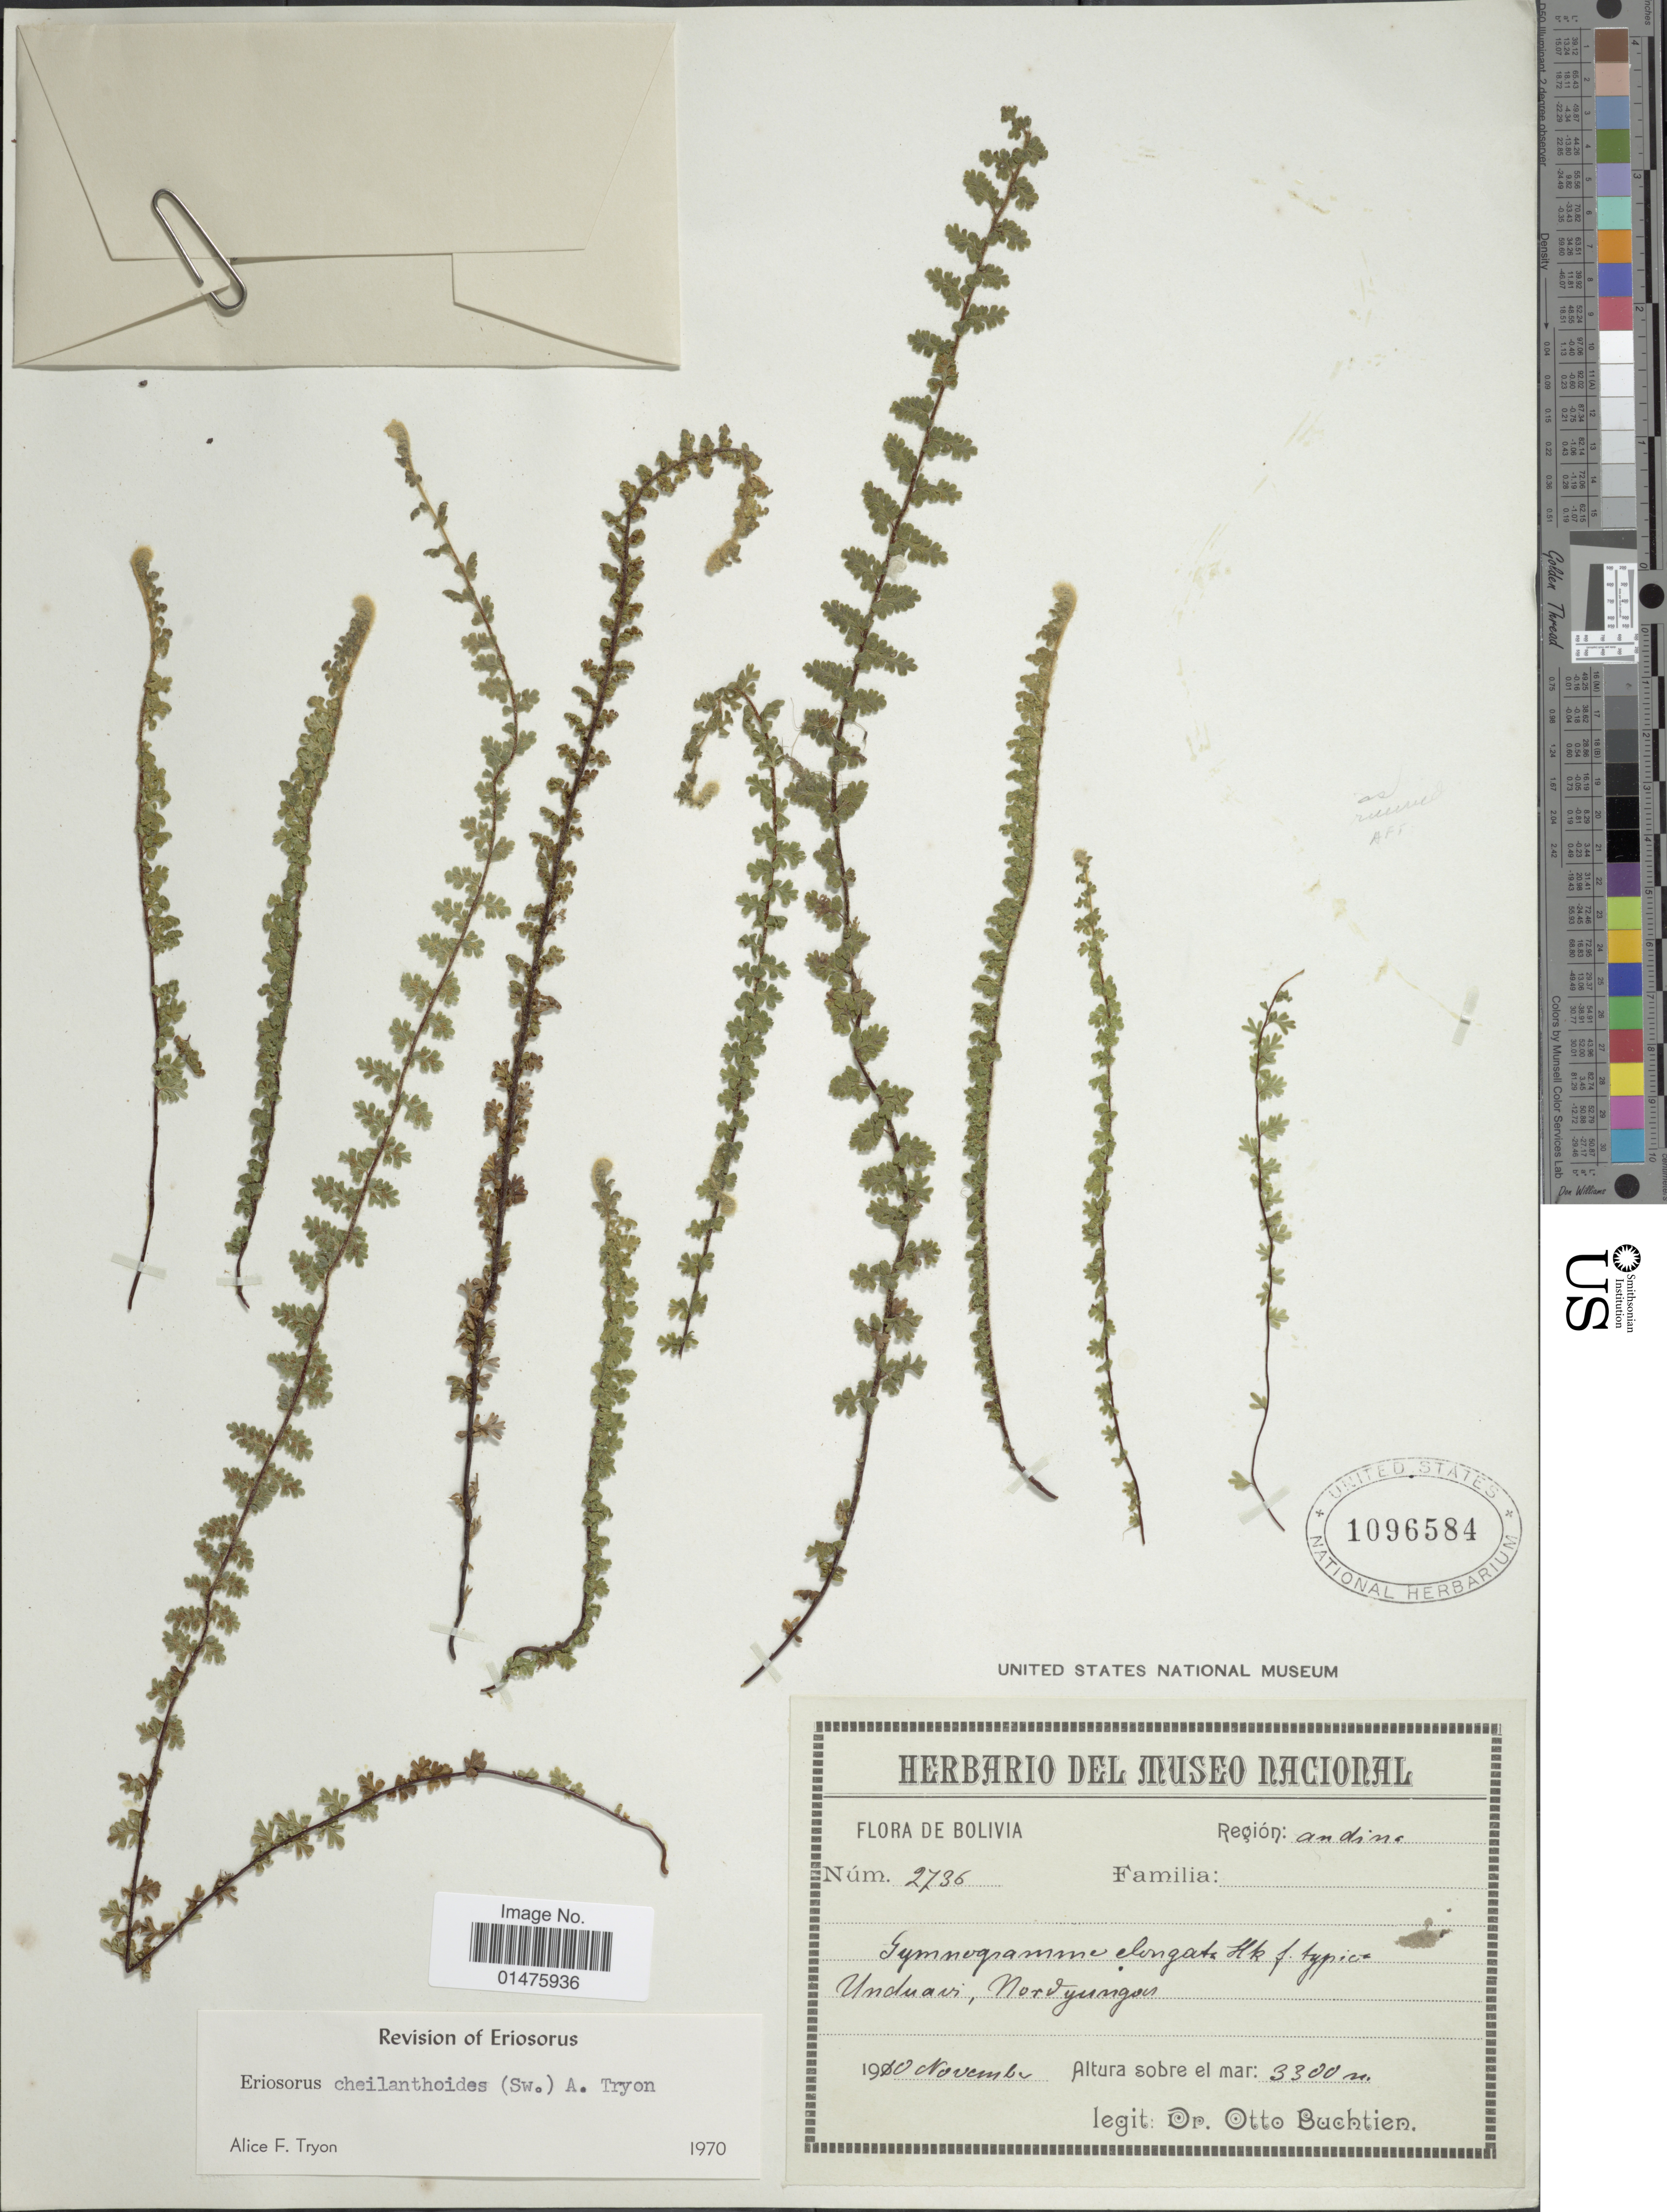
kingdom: Plantae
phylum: Tracheophyta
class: Polypodiopsida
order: Polypodiales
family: Pteridaceae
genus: Jamesonia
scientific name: Jamesonia cheilanthoides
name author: (Sw.) Christenh.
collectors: O. Buchtien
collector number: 2736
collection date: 1910-11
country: Bolivia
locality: Region: Andina, Unduavi, Nordyungas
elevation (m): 3300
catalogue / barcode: US 1096584